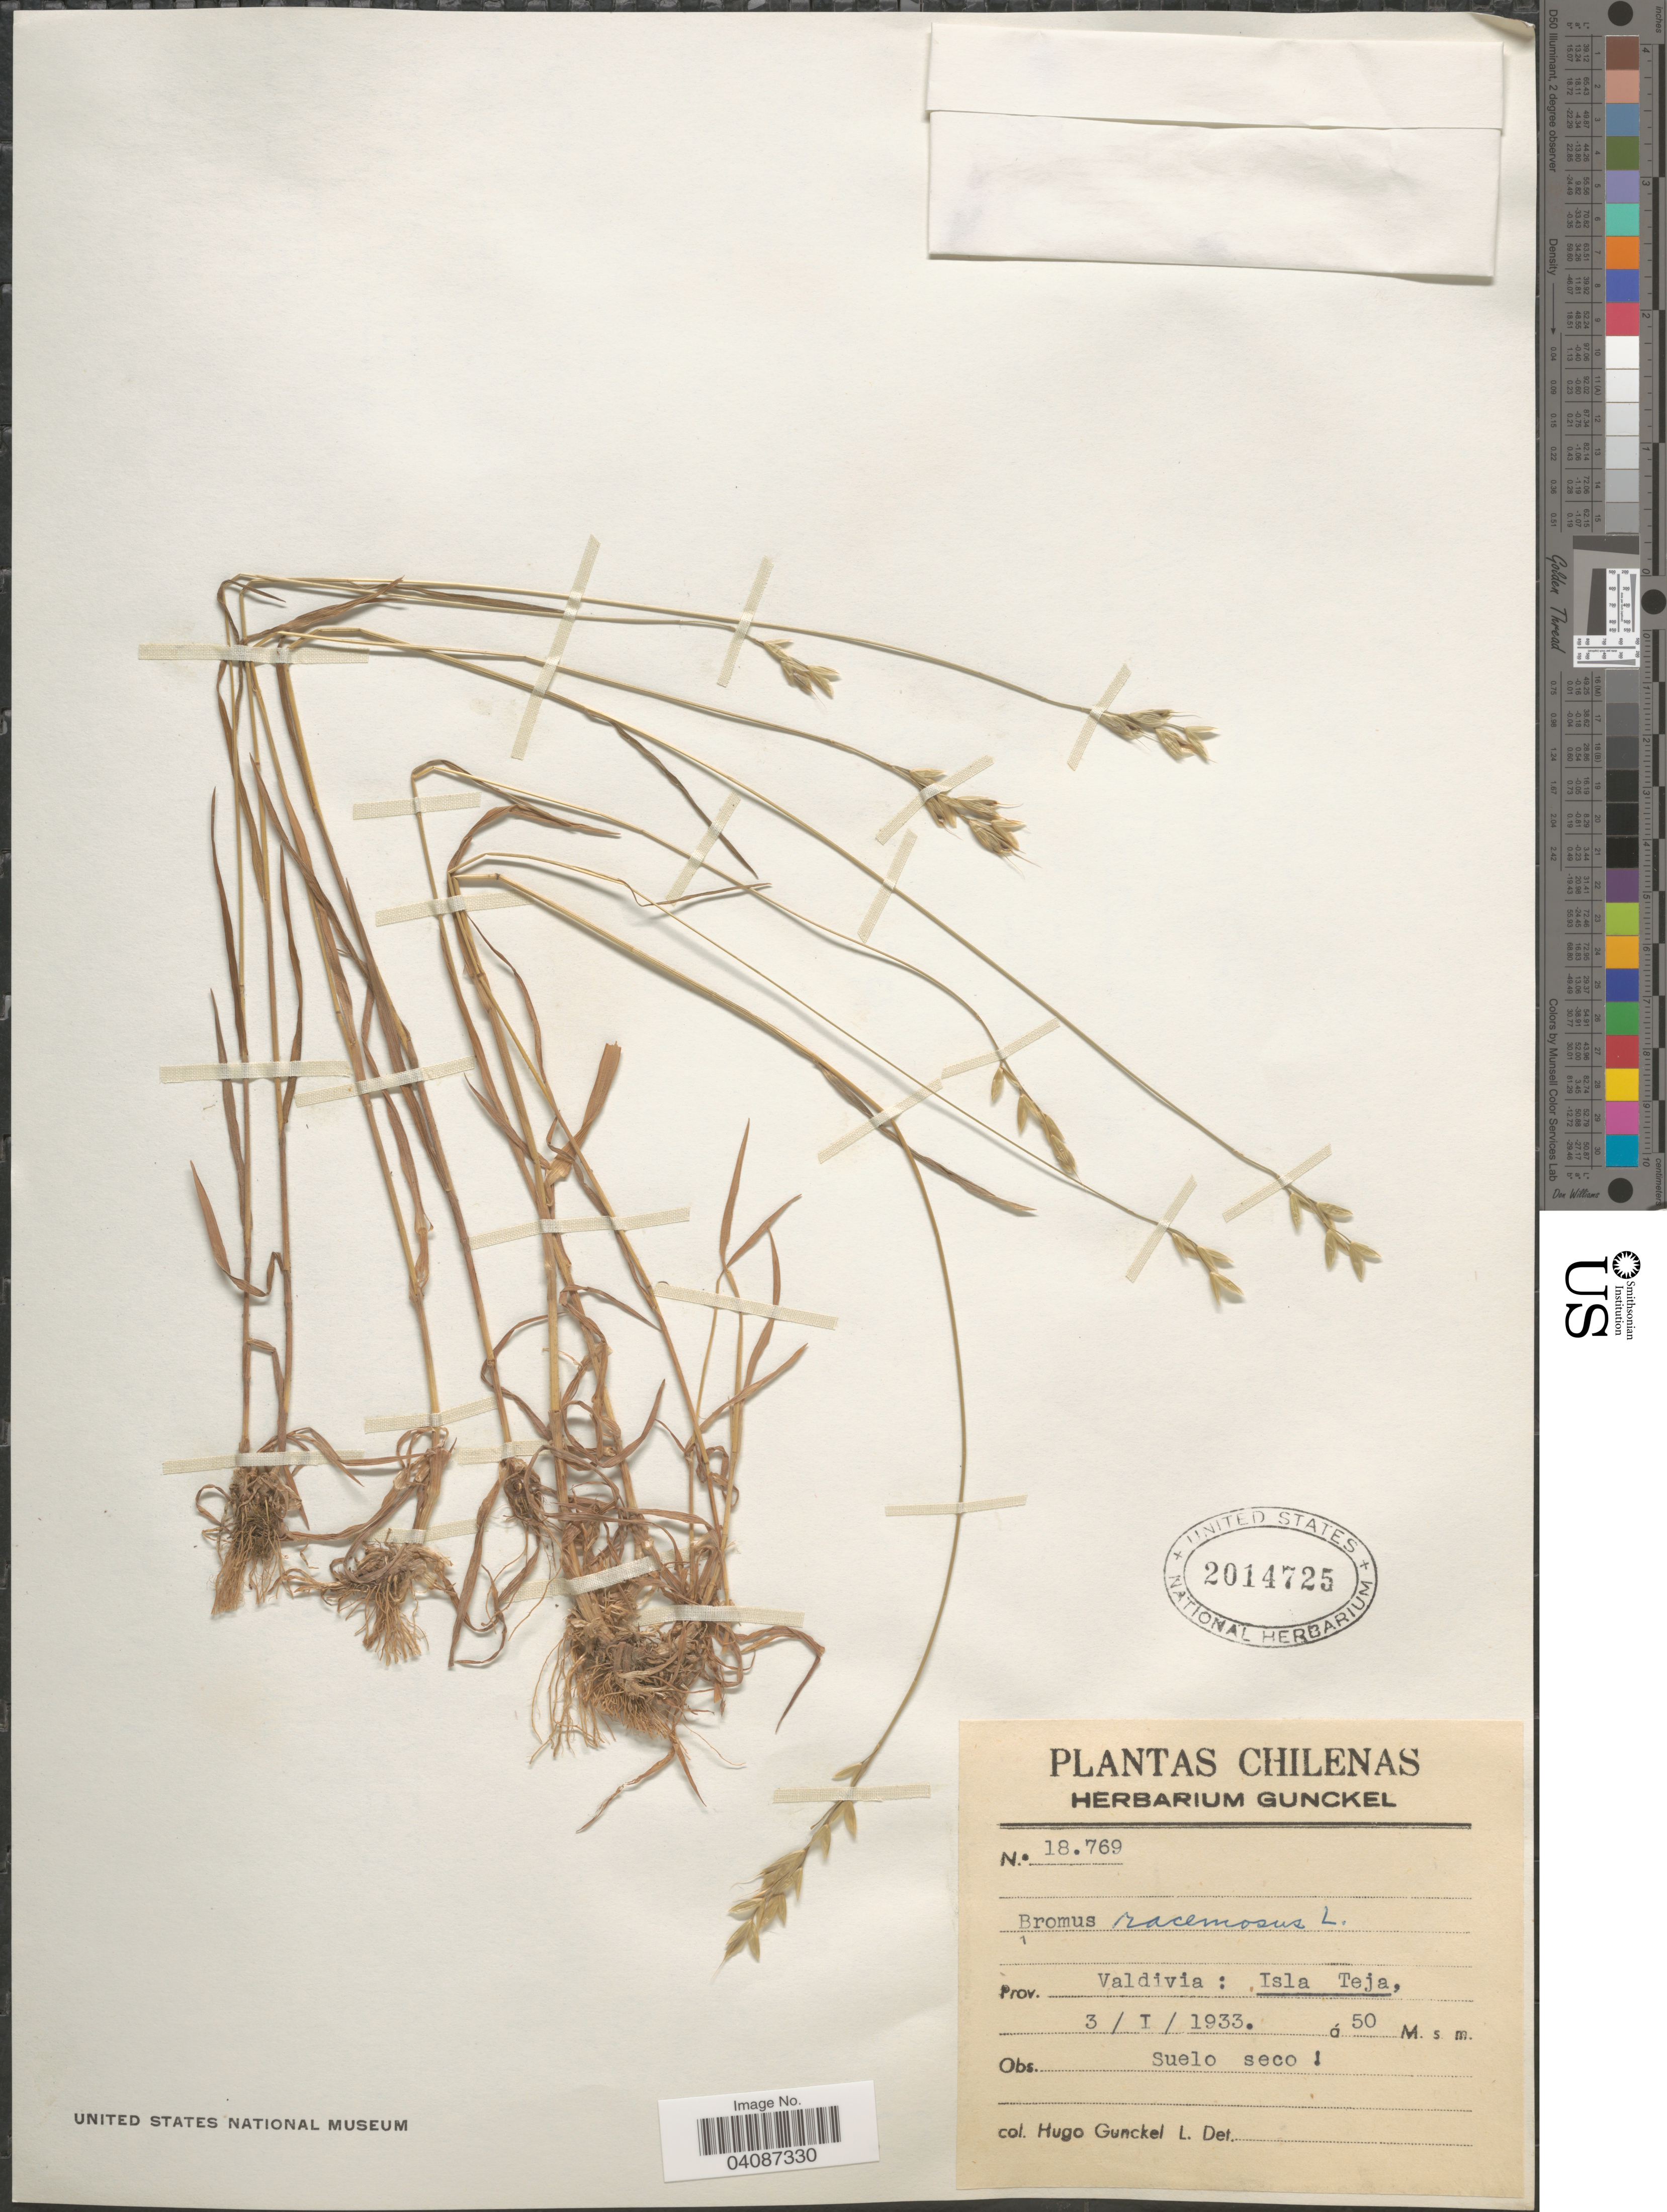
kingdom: Plantae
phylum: Tracheophyta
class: Liliopsida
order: Poales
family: Poaceae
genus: Bromus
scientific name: Bromus racemosus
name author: L.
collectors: H. Gunckel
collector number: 18769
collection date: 1933-01-03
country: Chile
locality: Prov. Valdivia: Isla Teja.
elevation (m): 50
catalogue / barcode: US 2014725